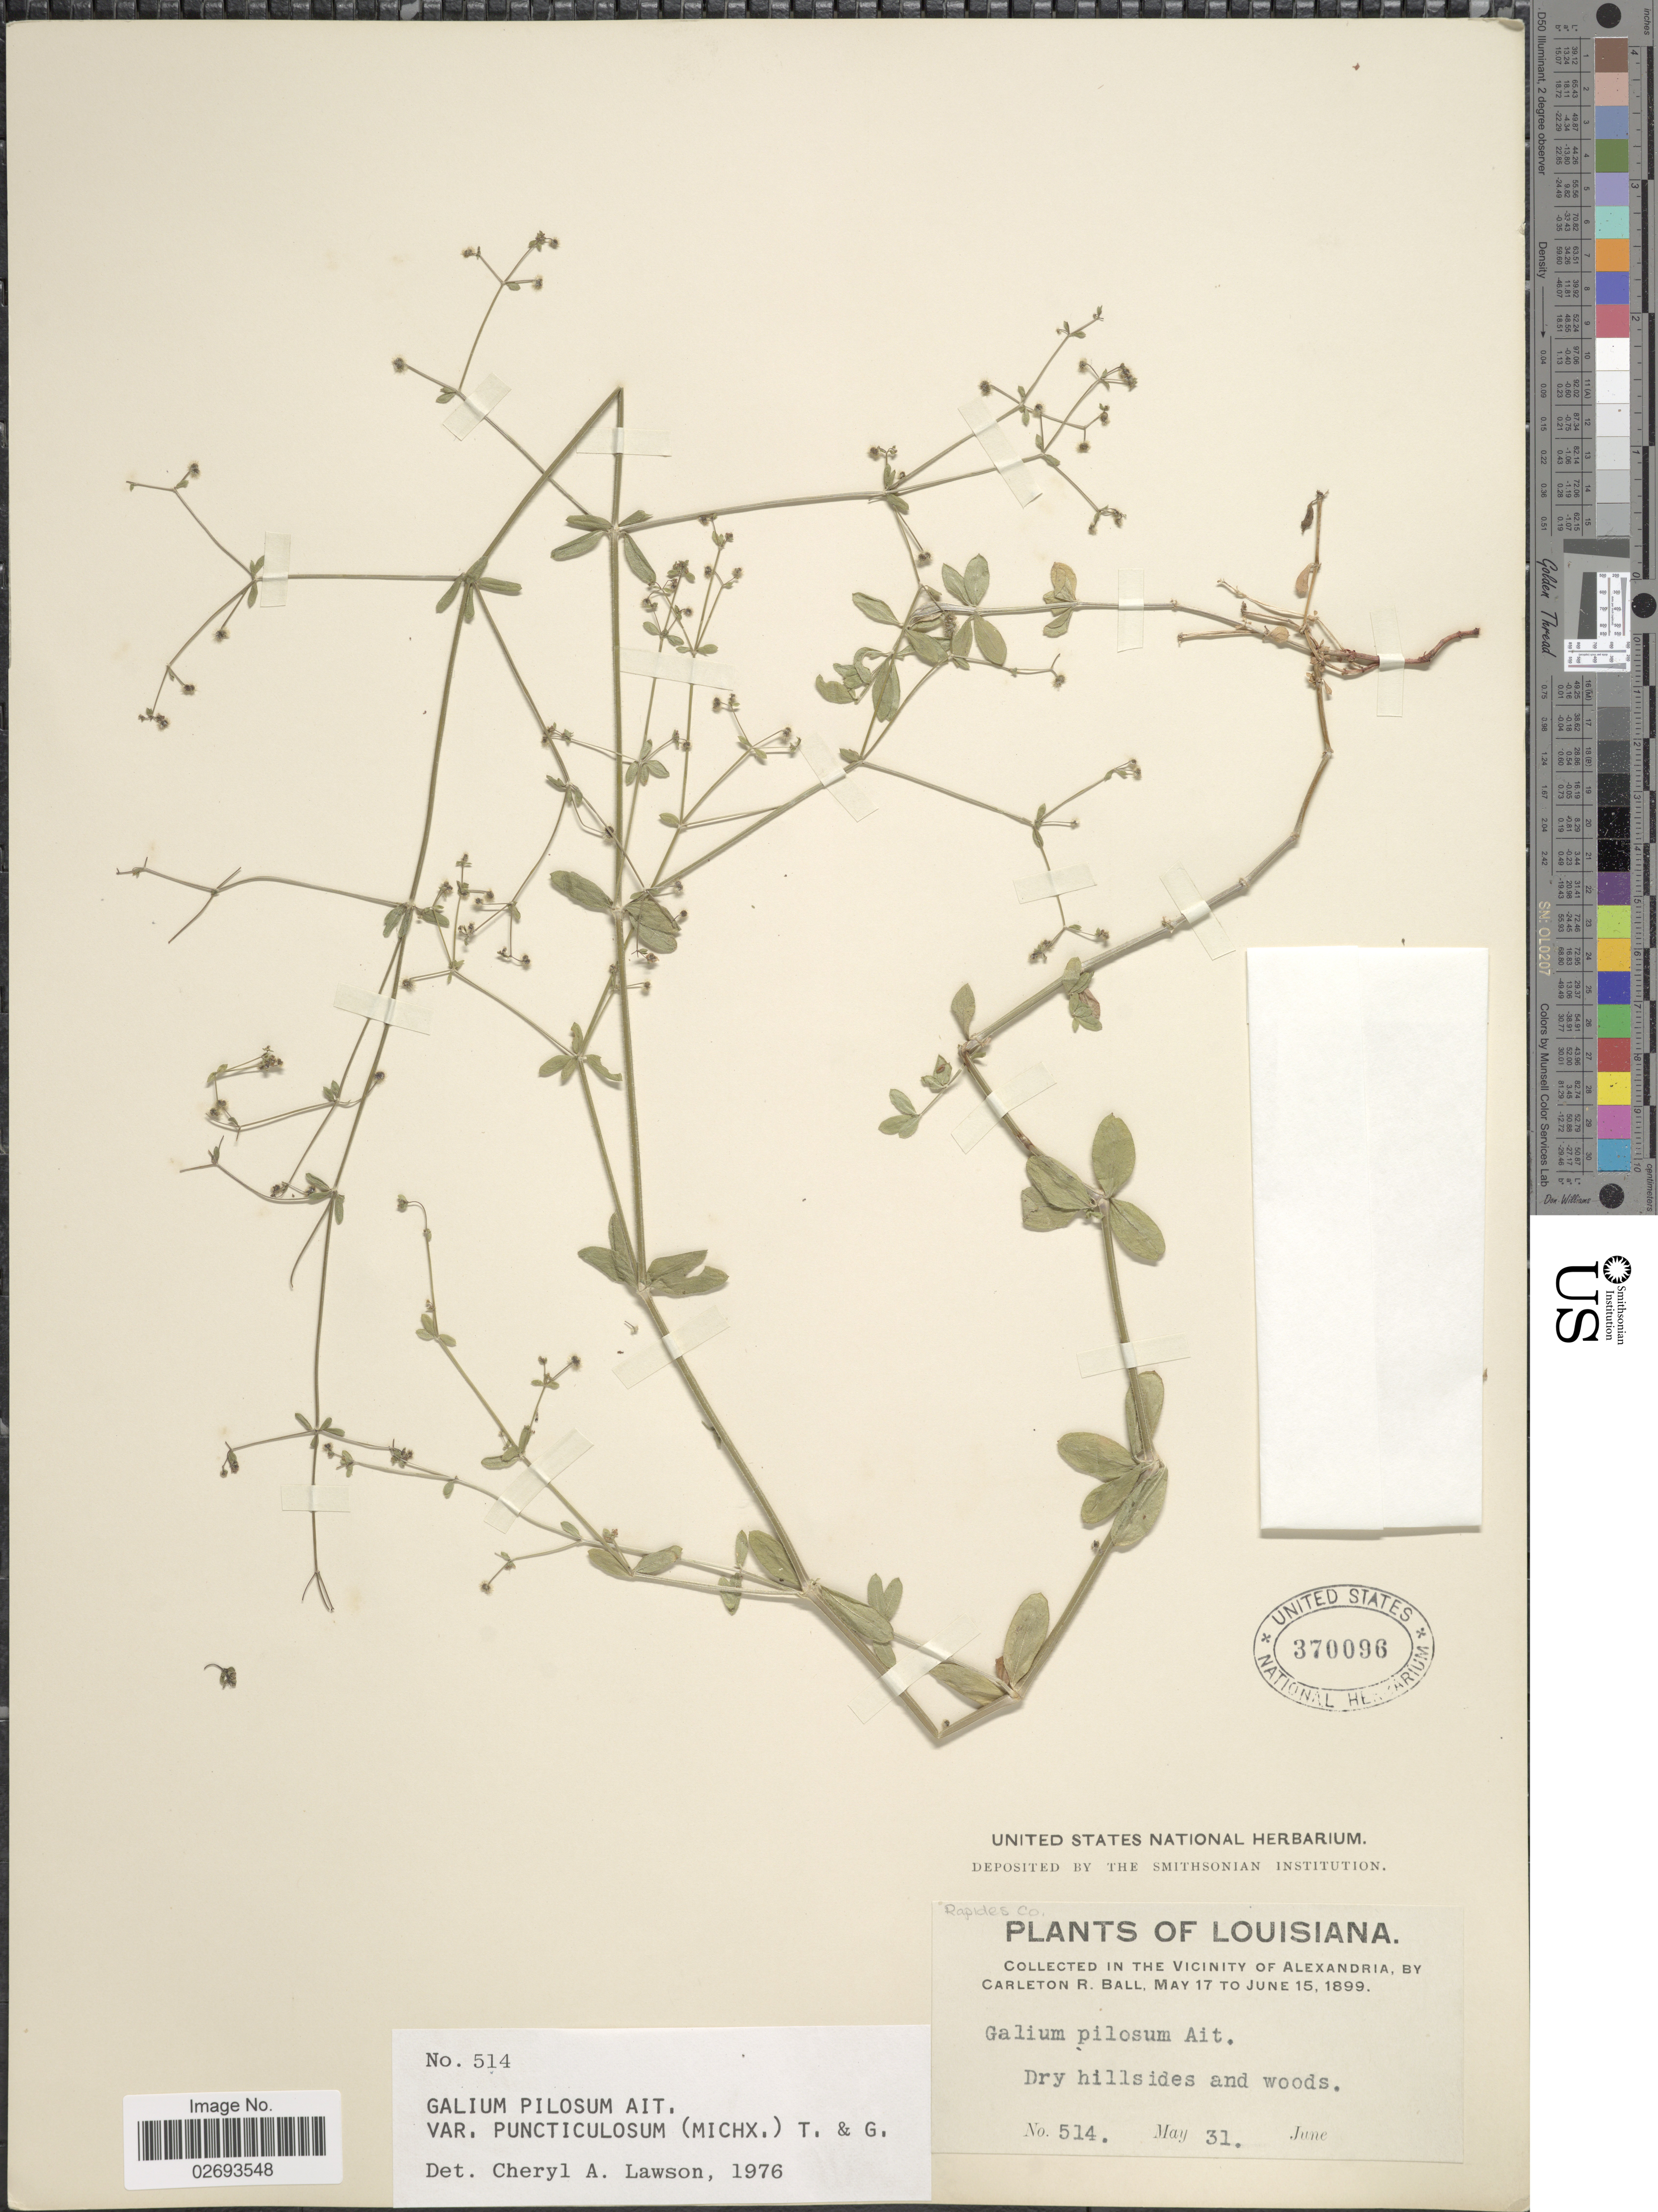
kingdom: Plantae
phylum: Tracheophyta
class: Magnoliopsida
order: Gentianales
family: Rubiaceae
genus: Galium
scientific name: Galium pilosum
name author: Aiton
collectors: C. R. Ball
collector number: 514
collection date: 1899-05-31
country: United States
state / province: Louisiana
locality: Rapides Co, in the vicinity of Alexandria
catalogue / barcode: US 370096